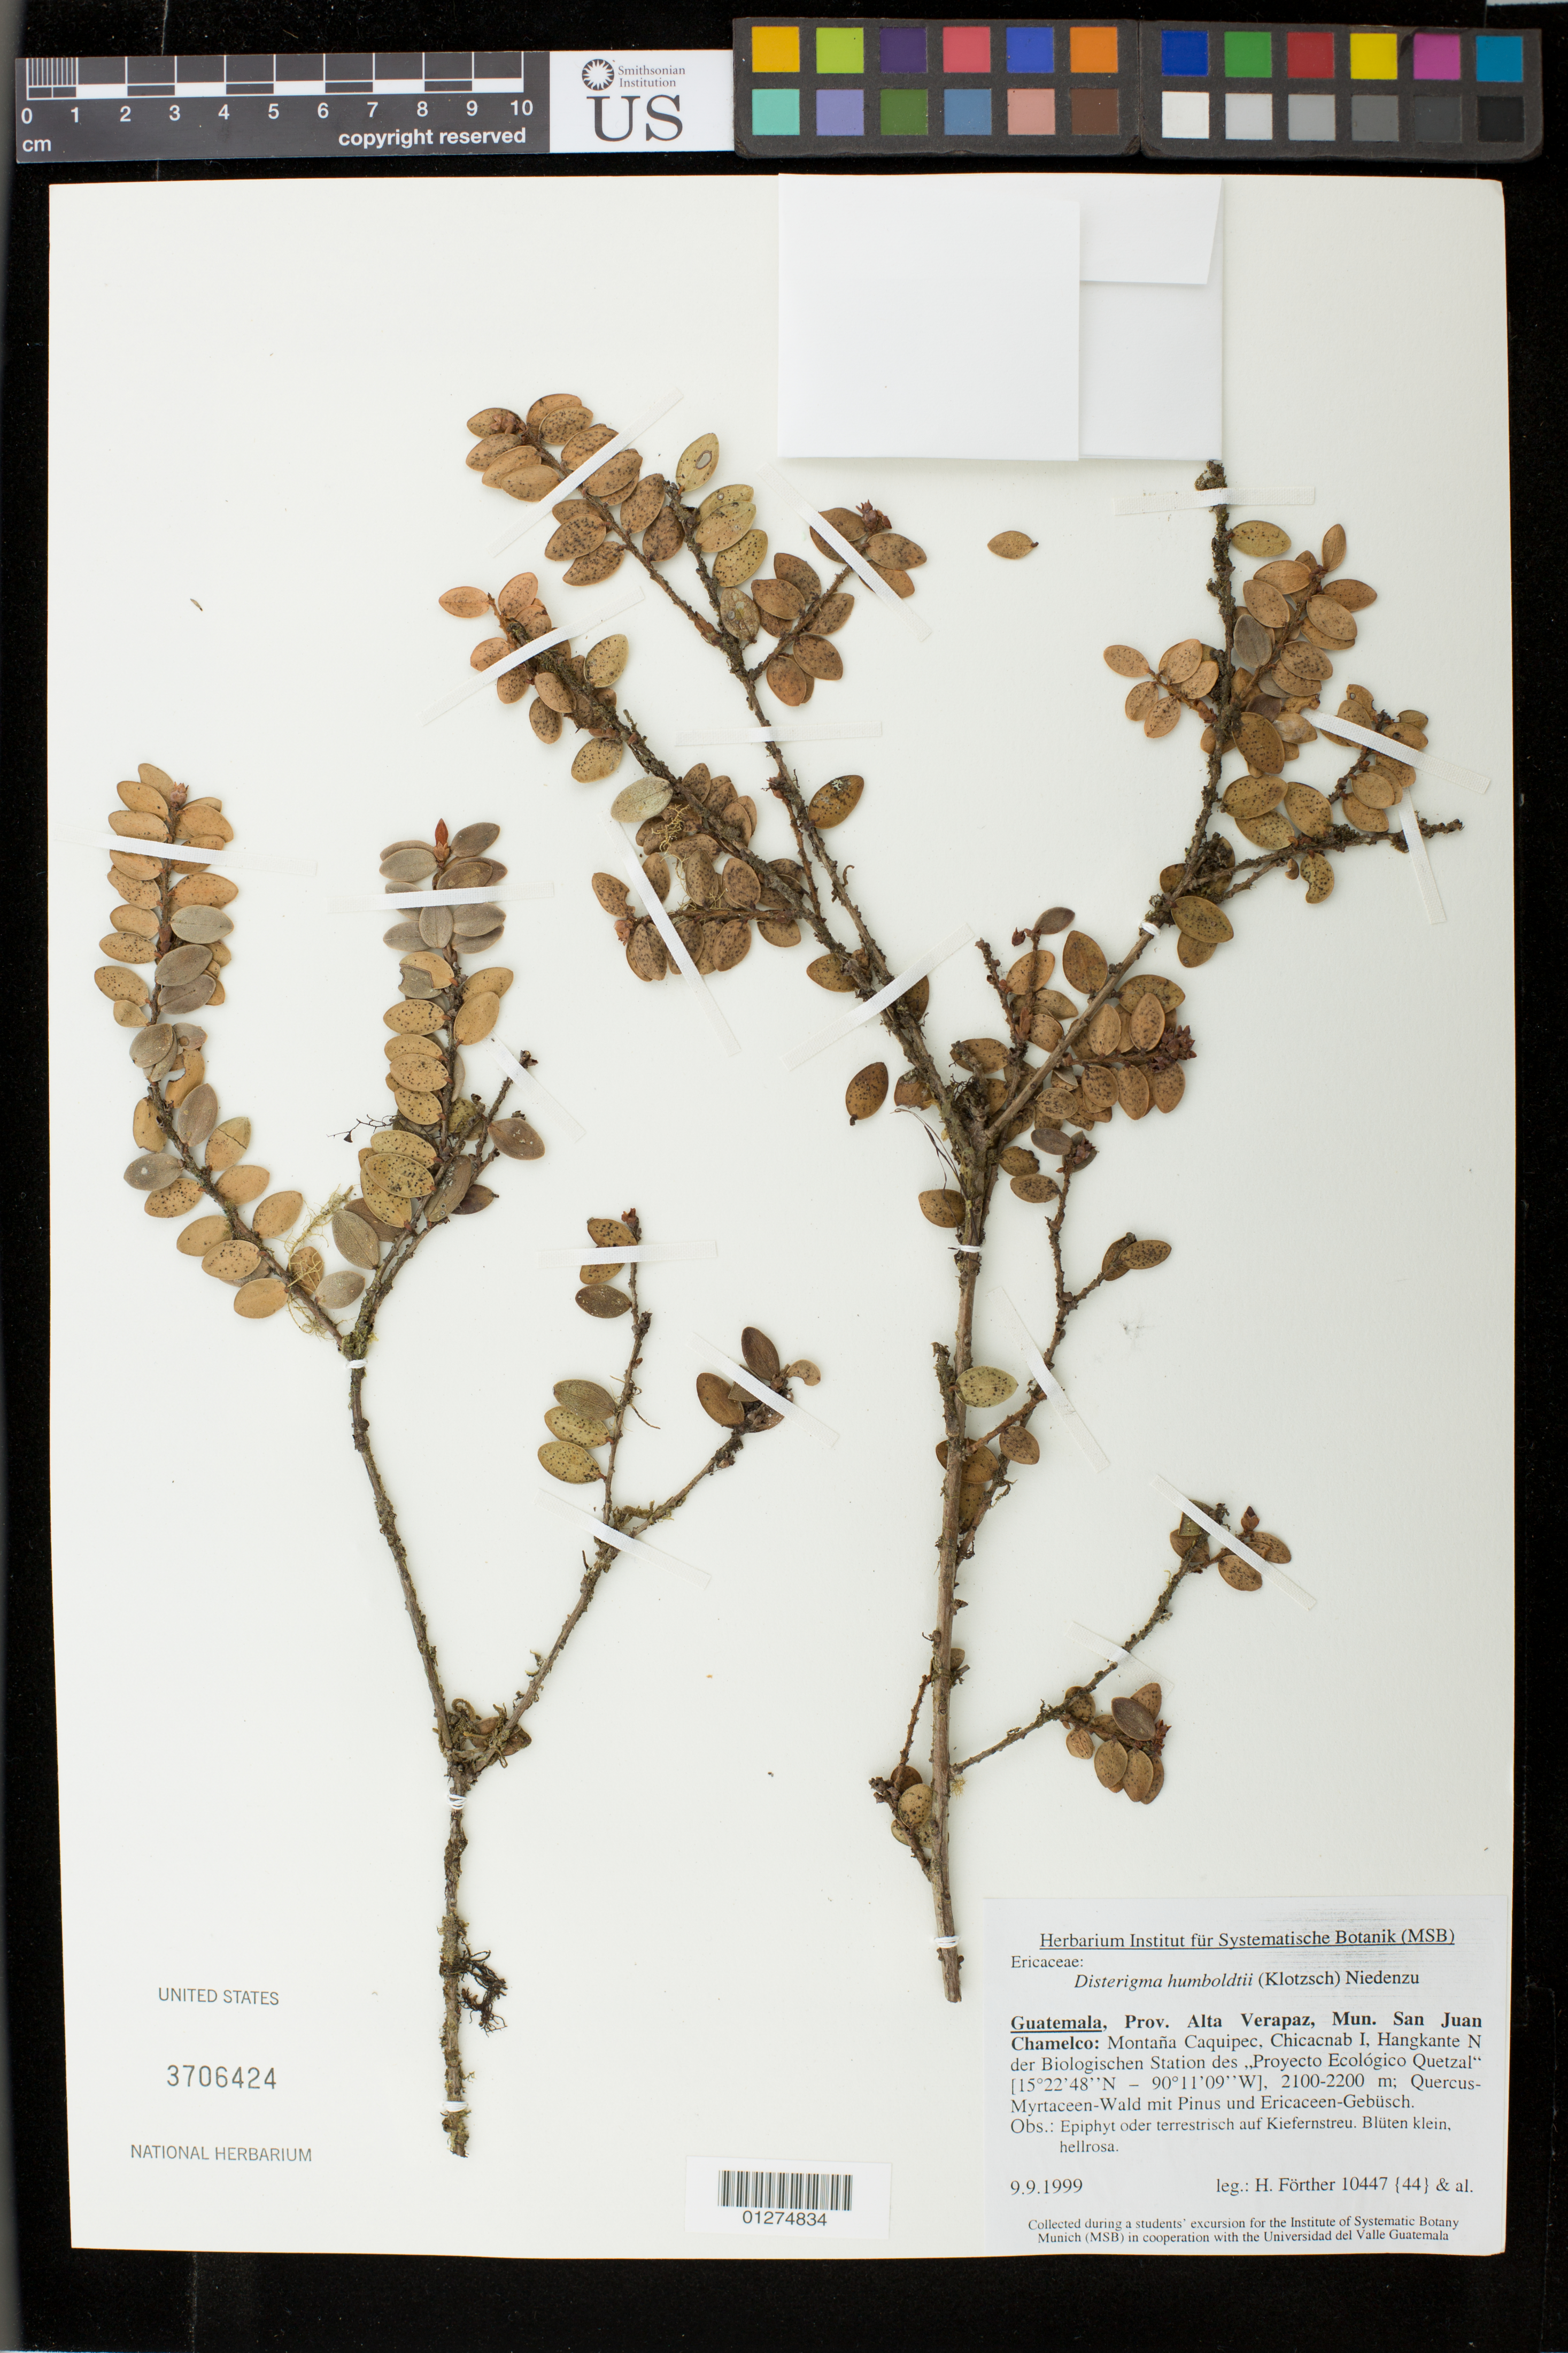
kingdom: Plantae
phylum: Tracheophyta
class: Magnoliopsida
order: Ericales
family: Ericaceae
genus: Disterigma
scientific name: Disterigma humboldtii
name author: (Klotzsch) Nied.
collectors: H. Förther et al.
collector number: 10447 {44}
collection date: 1999-09-09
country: Guatemala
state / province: Alta Verapaz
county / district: San Juan Chamelco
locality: Montana Caquipec, Chicacnab I, Hangkante N der Biologischen Station des "Proyecto Ecologico Quetzal"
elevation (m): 2100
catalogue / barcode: US 3706424